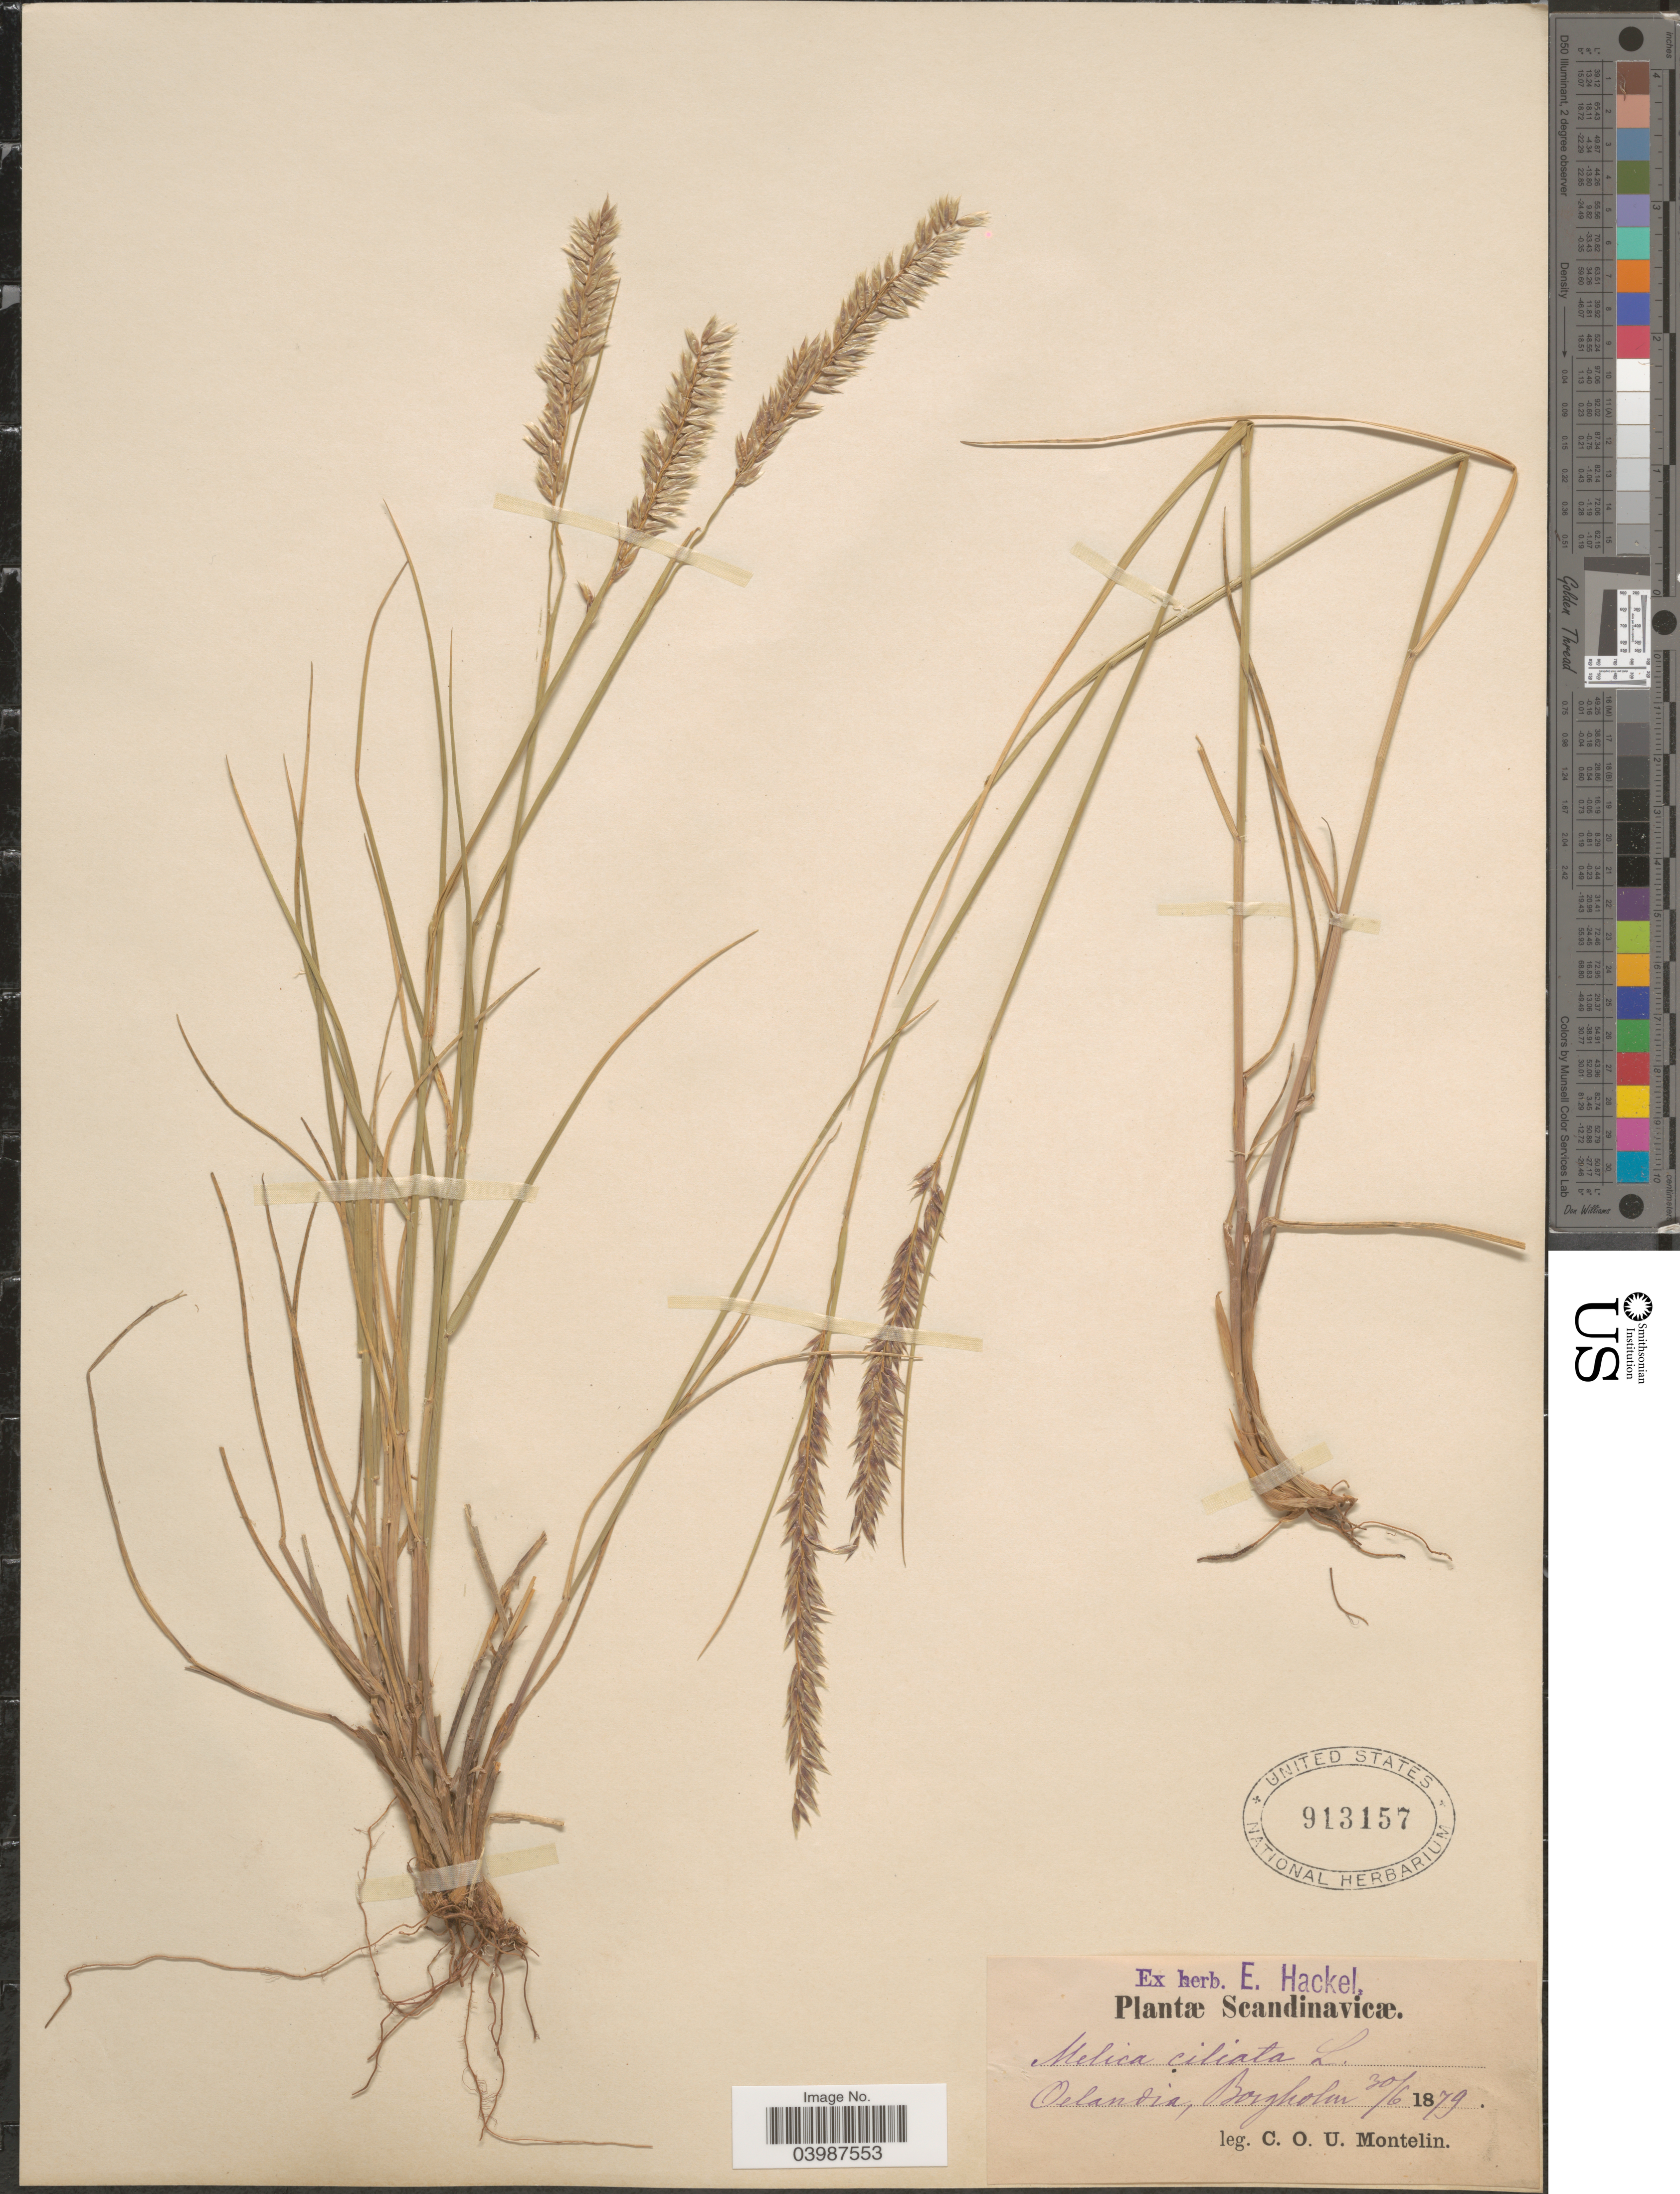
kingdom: Plantae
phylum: Tracheophyta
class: Liliopsida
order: Poales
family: Poaceae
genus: Melica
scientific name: Melica ciliata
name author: L.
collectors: C. Montelin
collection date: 1879-06-30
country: Sweden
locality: Scandinavicæ. Oelandia, Borgholm.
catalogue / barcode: US 913157